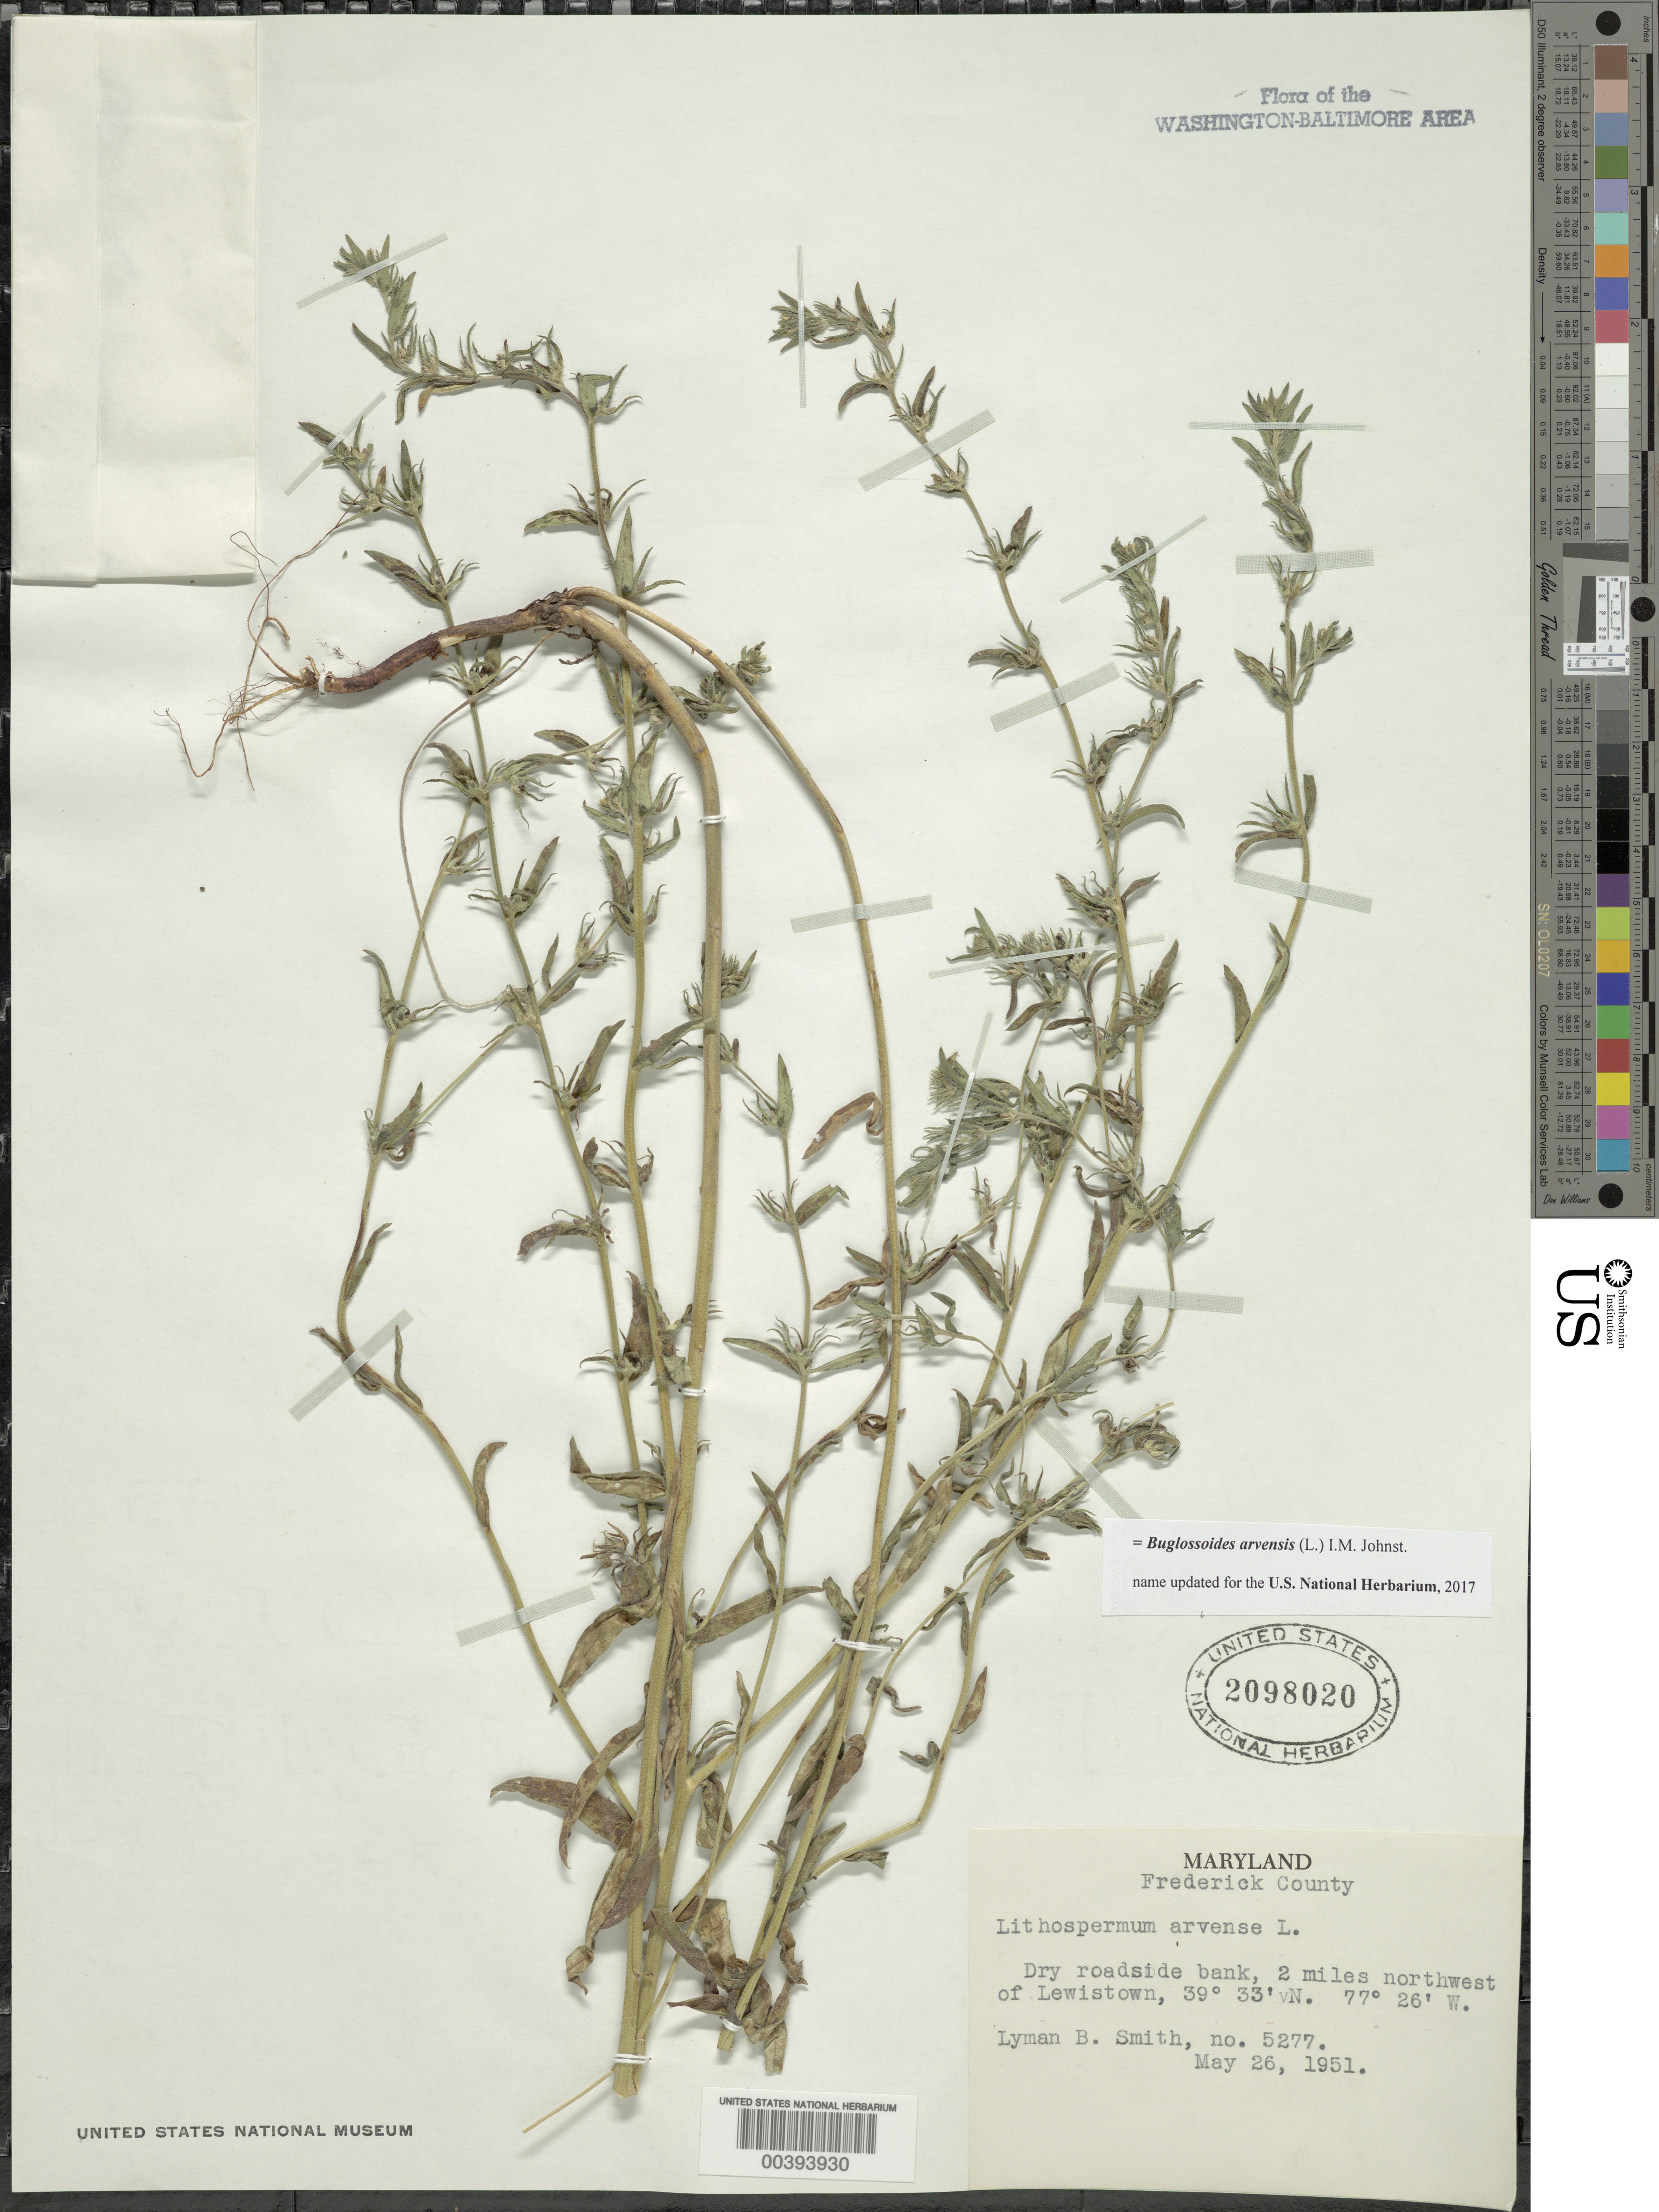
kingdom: Plantae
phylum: Tracheophyta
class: Magnoliopsida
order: Boraginales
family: Boraginaceae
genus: Buglossoides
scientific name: Buglossoides arvensis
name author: (L.) I.M. Johnst.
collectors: L. Smith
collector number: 5277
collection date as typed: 26 May 1951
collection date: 1951-05-26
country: United States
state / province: Maryland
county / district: Frederick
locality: northwest of Lewistown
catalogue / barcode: US 2098020